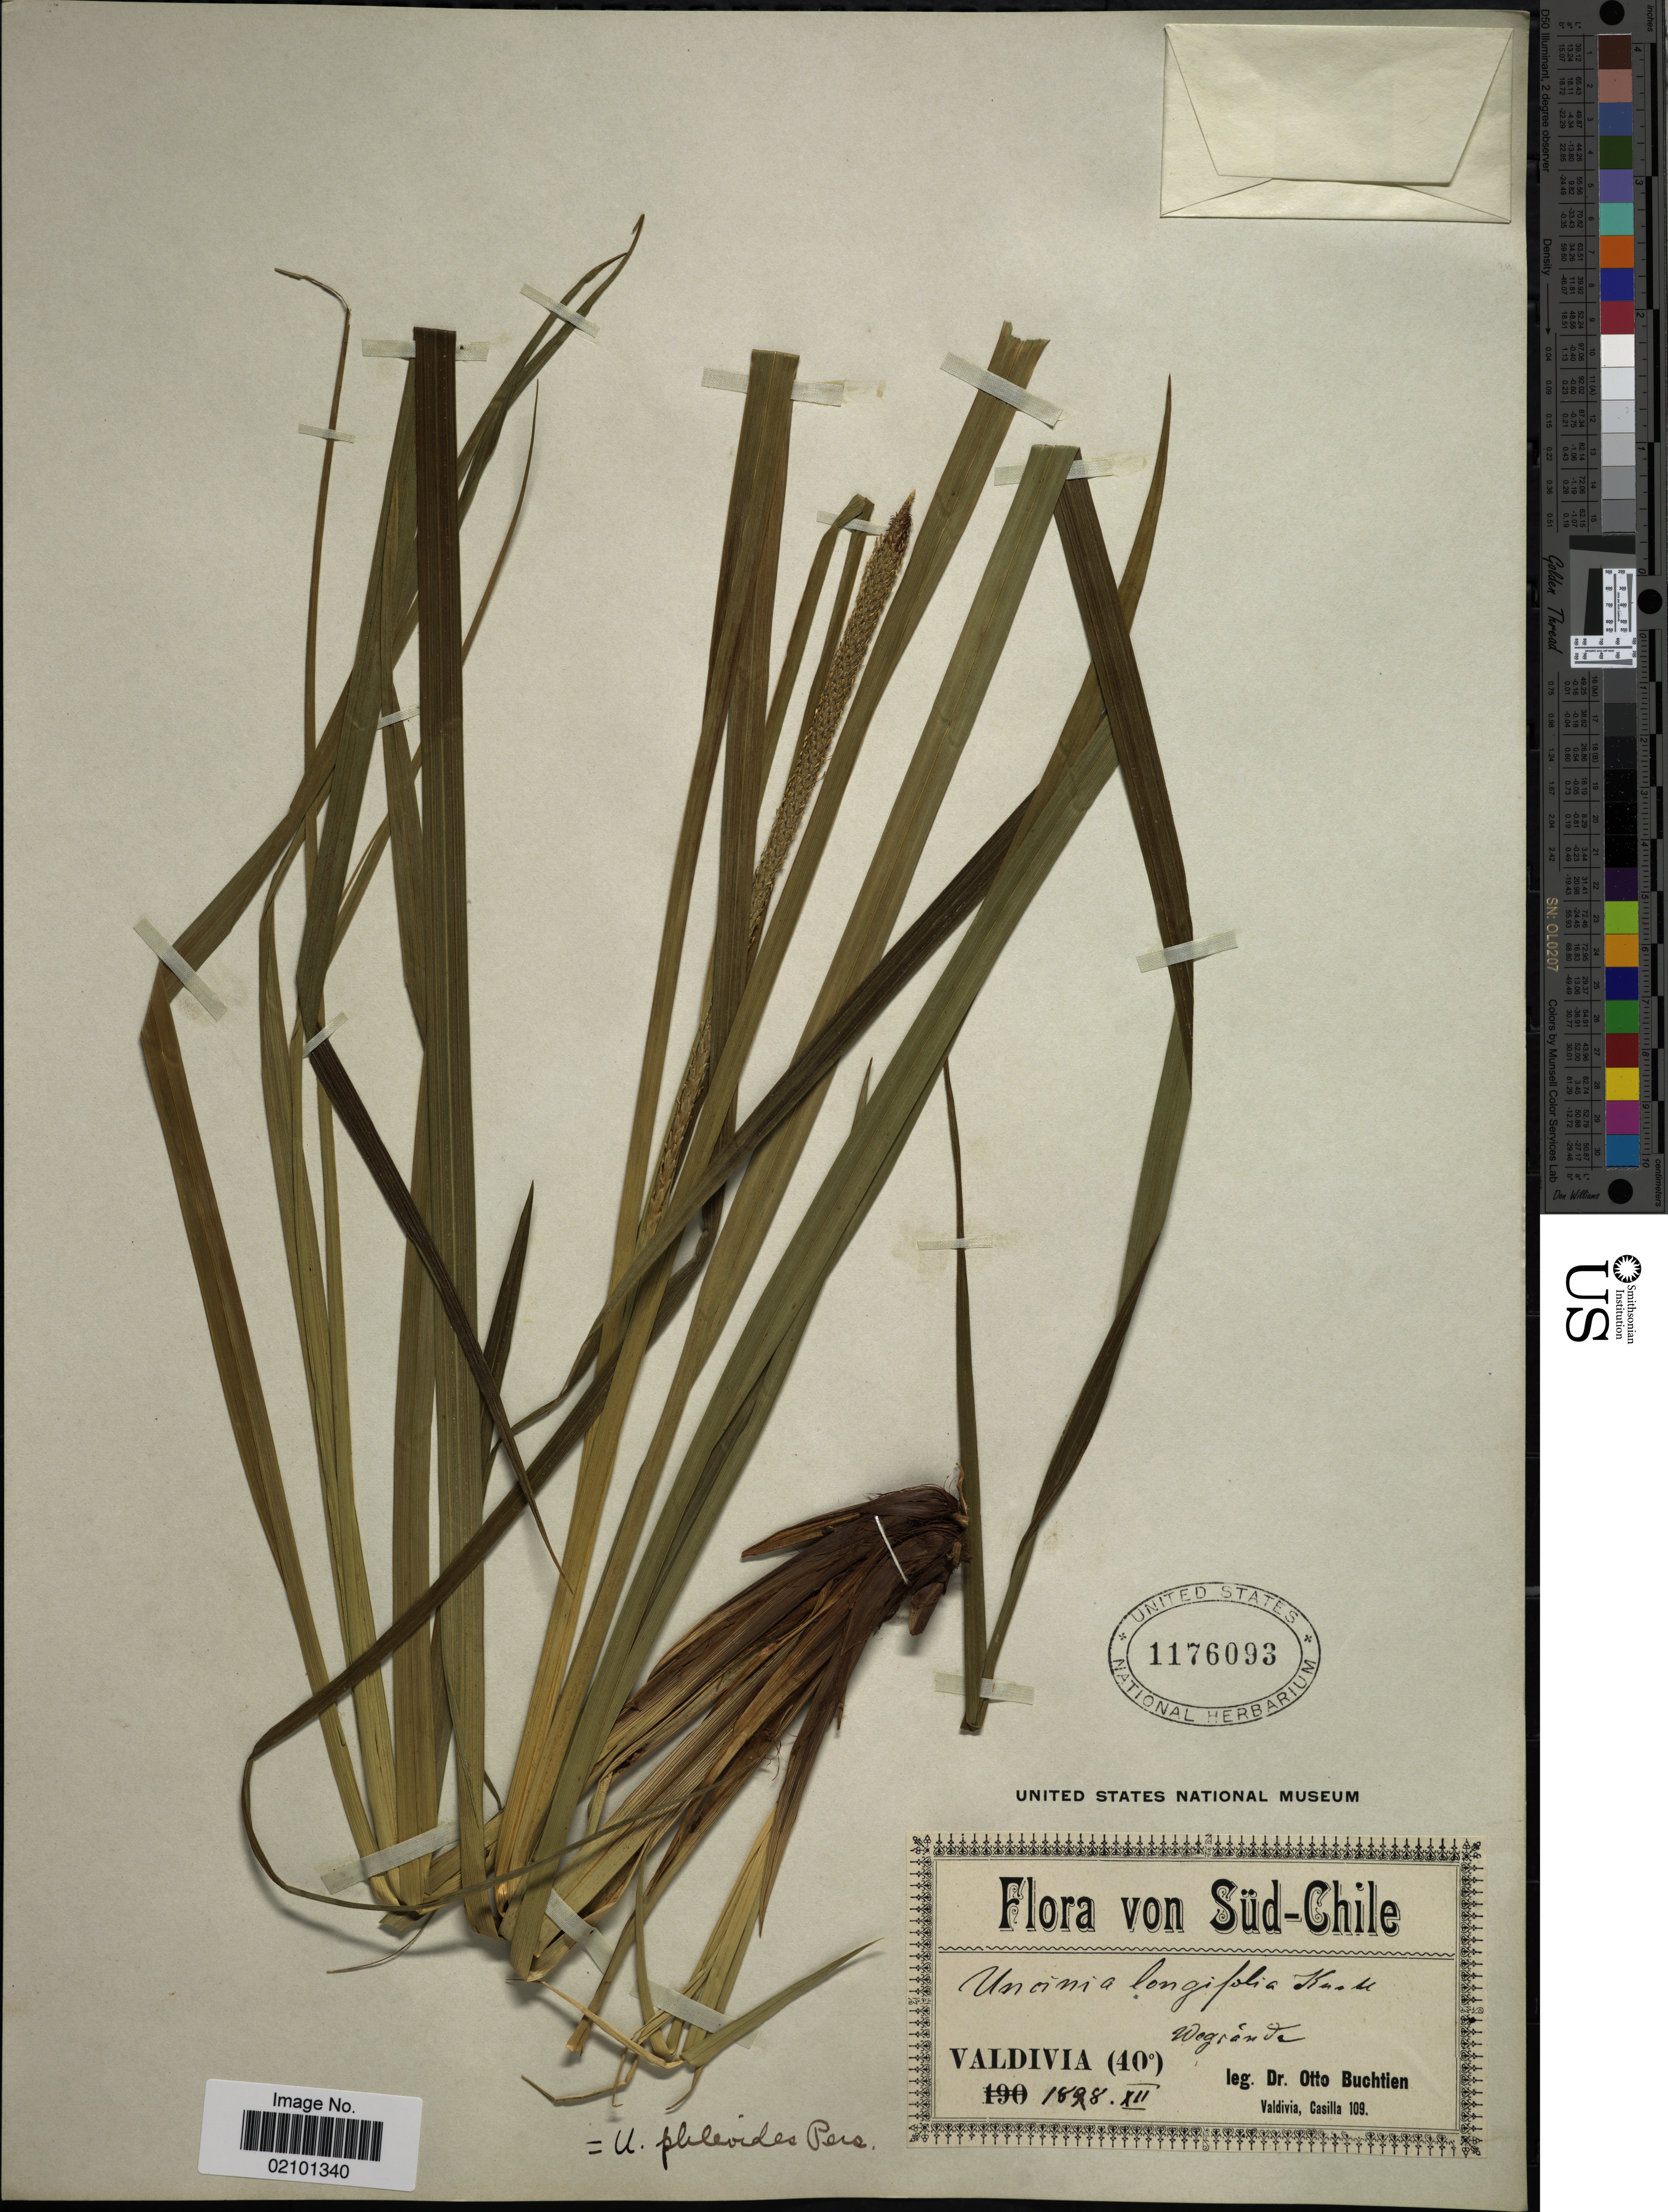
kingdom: Plantae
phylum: Tracheophyta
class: Liliopsida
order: Poales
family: Cyperaceae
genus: Carex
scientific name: Carex phleoides Cav. subsp. phleoides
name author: Cav.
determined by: Jimnéz-Mejias, Pedro, (UPOS), Universidad Pablo de Olavide (SPAIN)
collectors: O. Buchtien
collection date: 1898-12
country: Chile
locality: Wegrande. Valdivia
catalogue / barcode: US 1176093